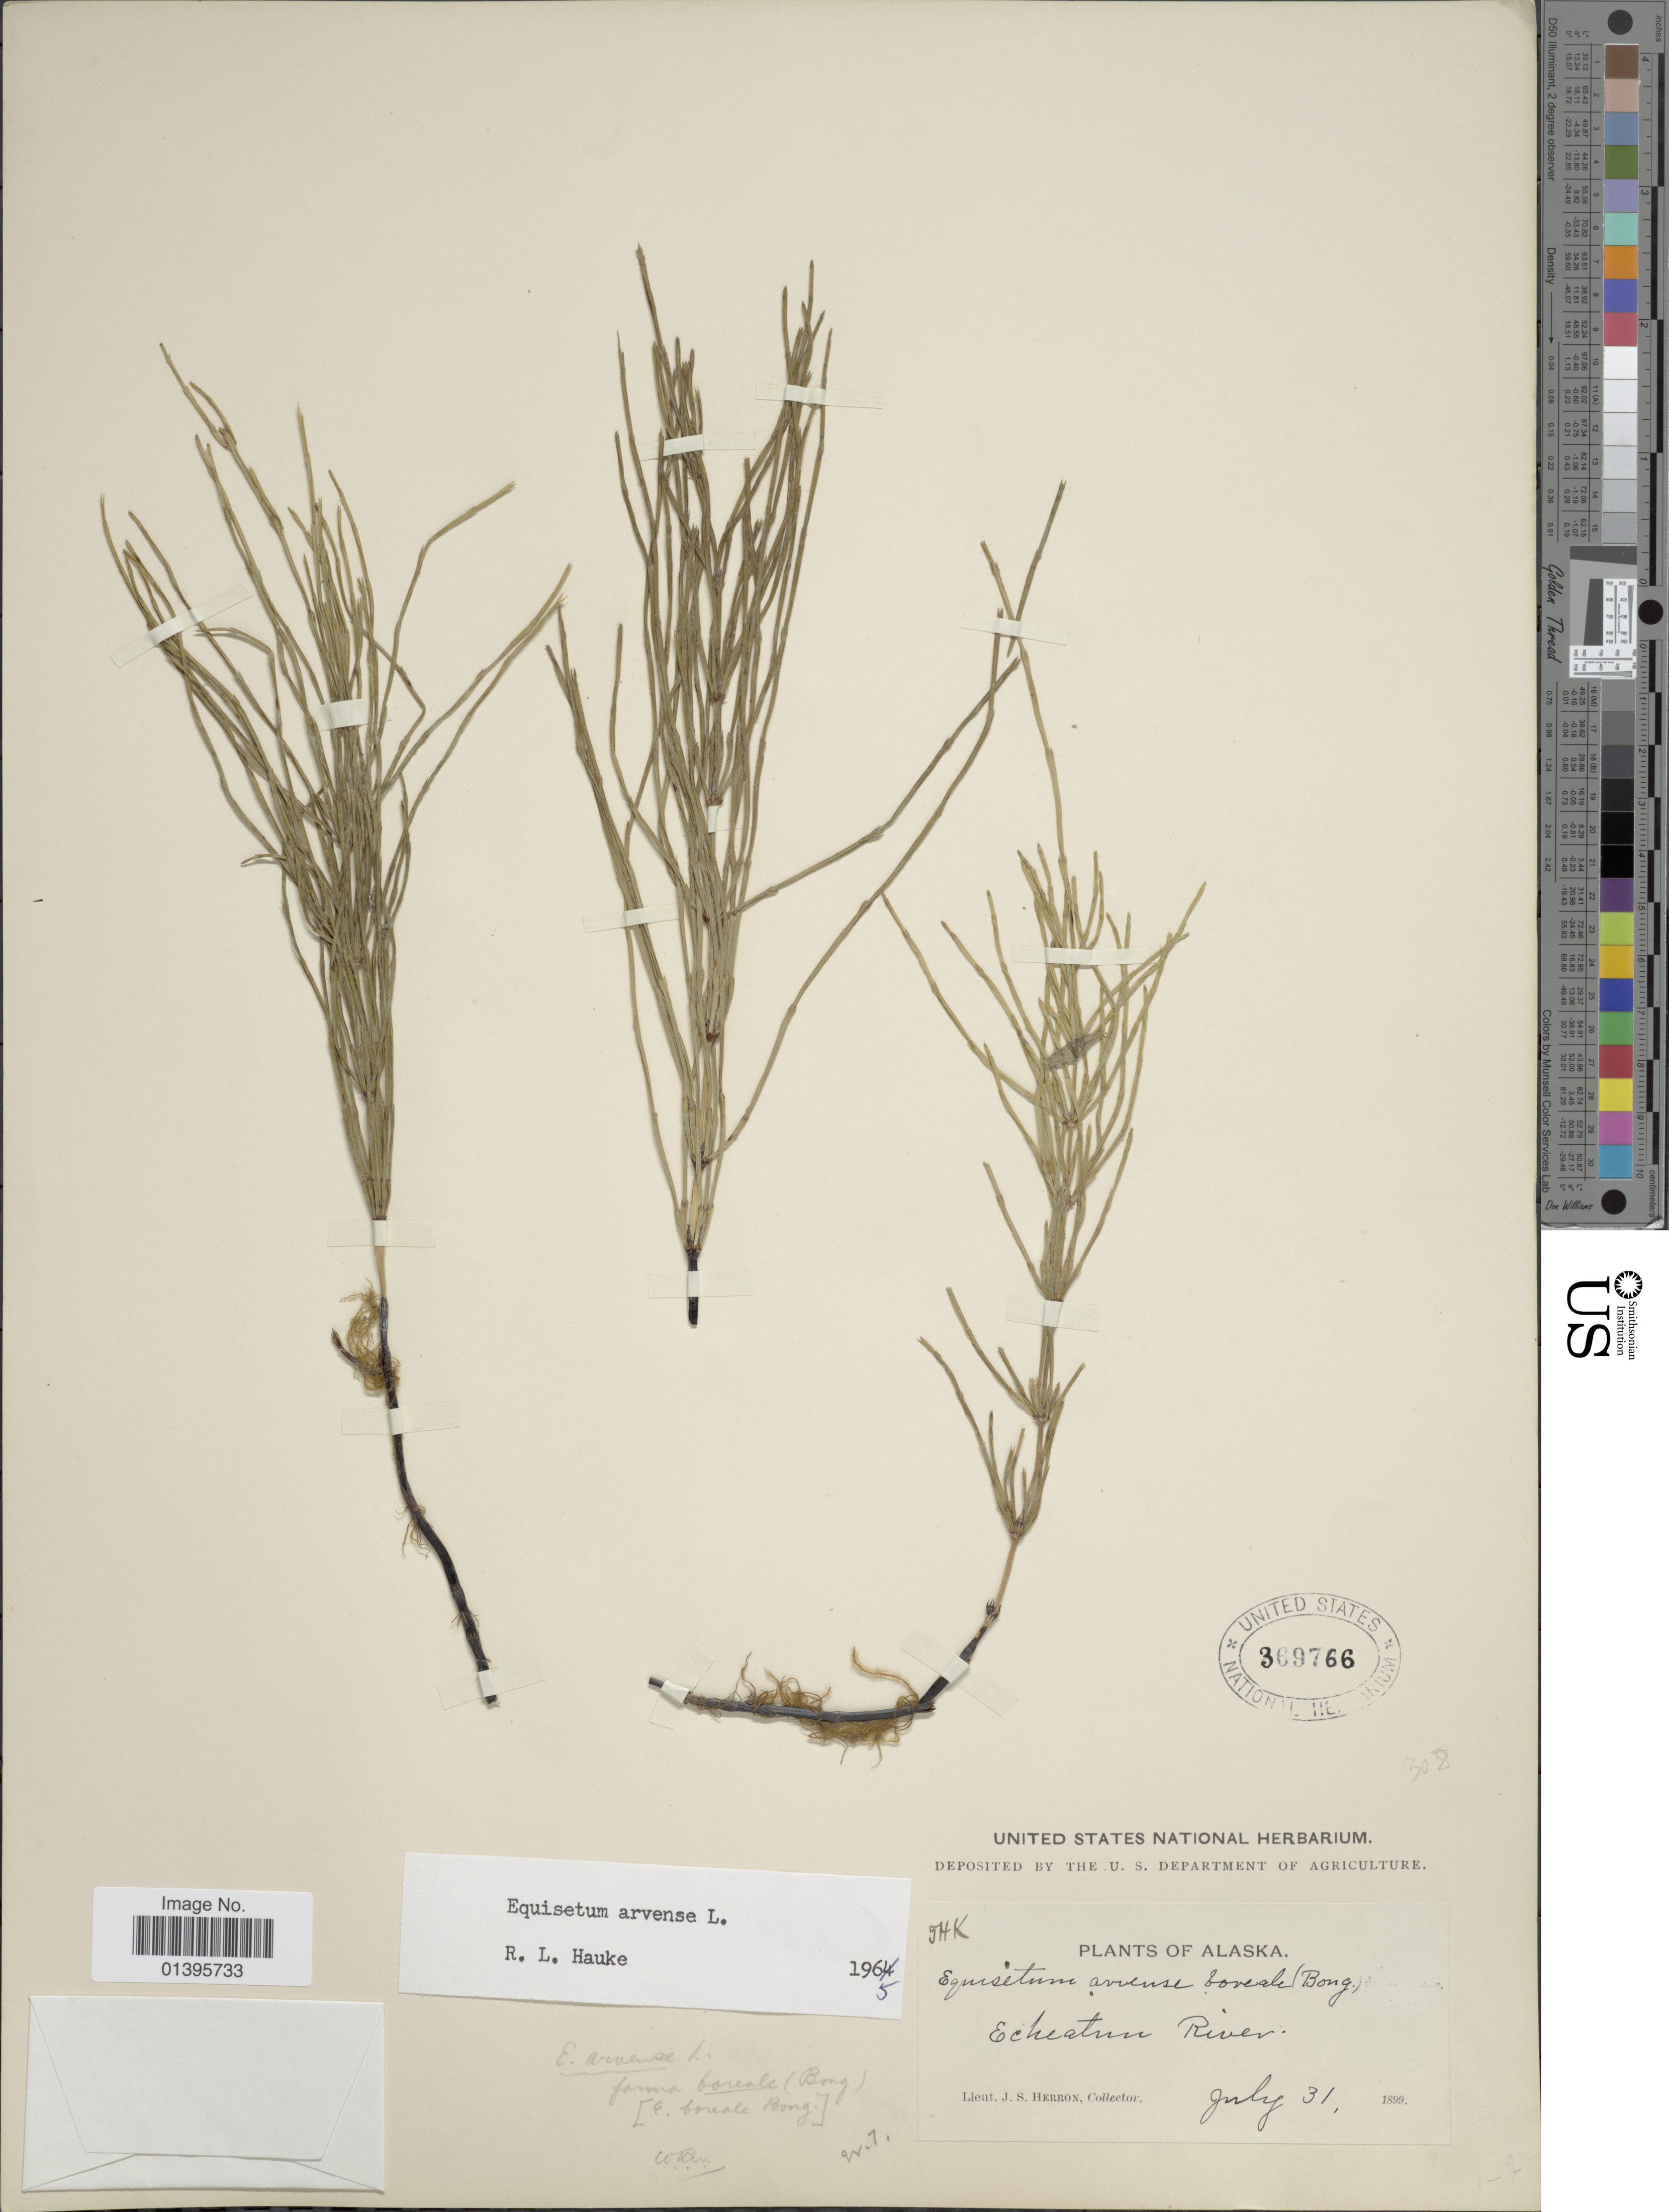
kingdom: Plantae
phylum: Tracheophyta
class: Polypodiopsida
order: Equisetales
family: Equisetaceae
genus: Equisetum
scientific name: Equisetum arvense var. boreale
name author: (Bong.) Rupr.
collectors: J. Herron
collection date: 1899-07-31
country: United States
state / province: Alaska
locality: Keechatno River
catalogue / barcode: US 369766